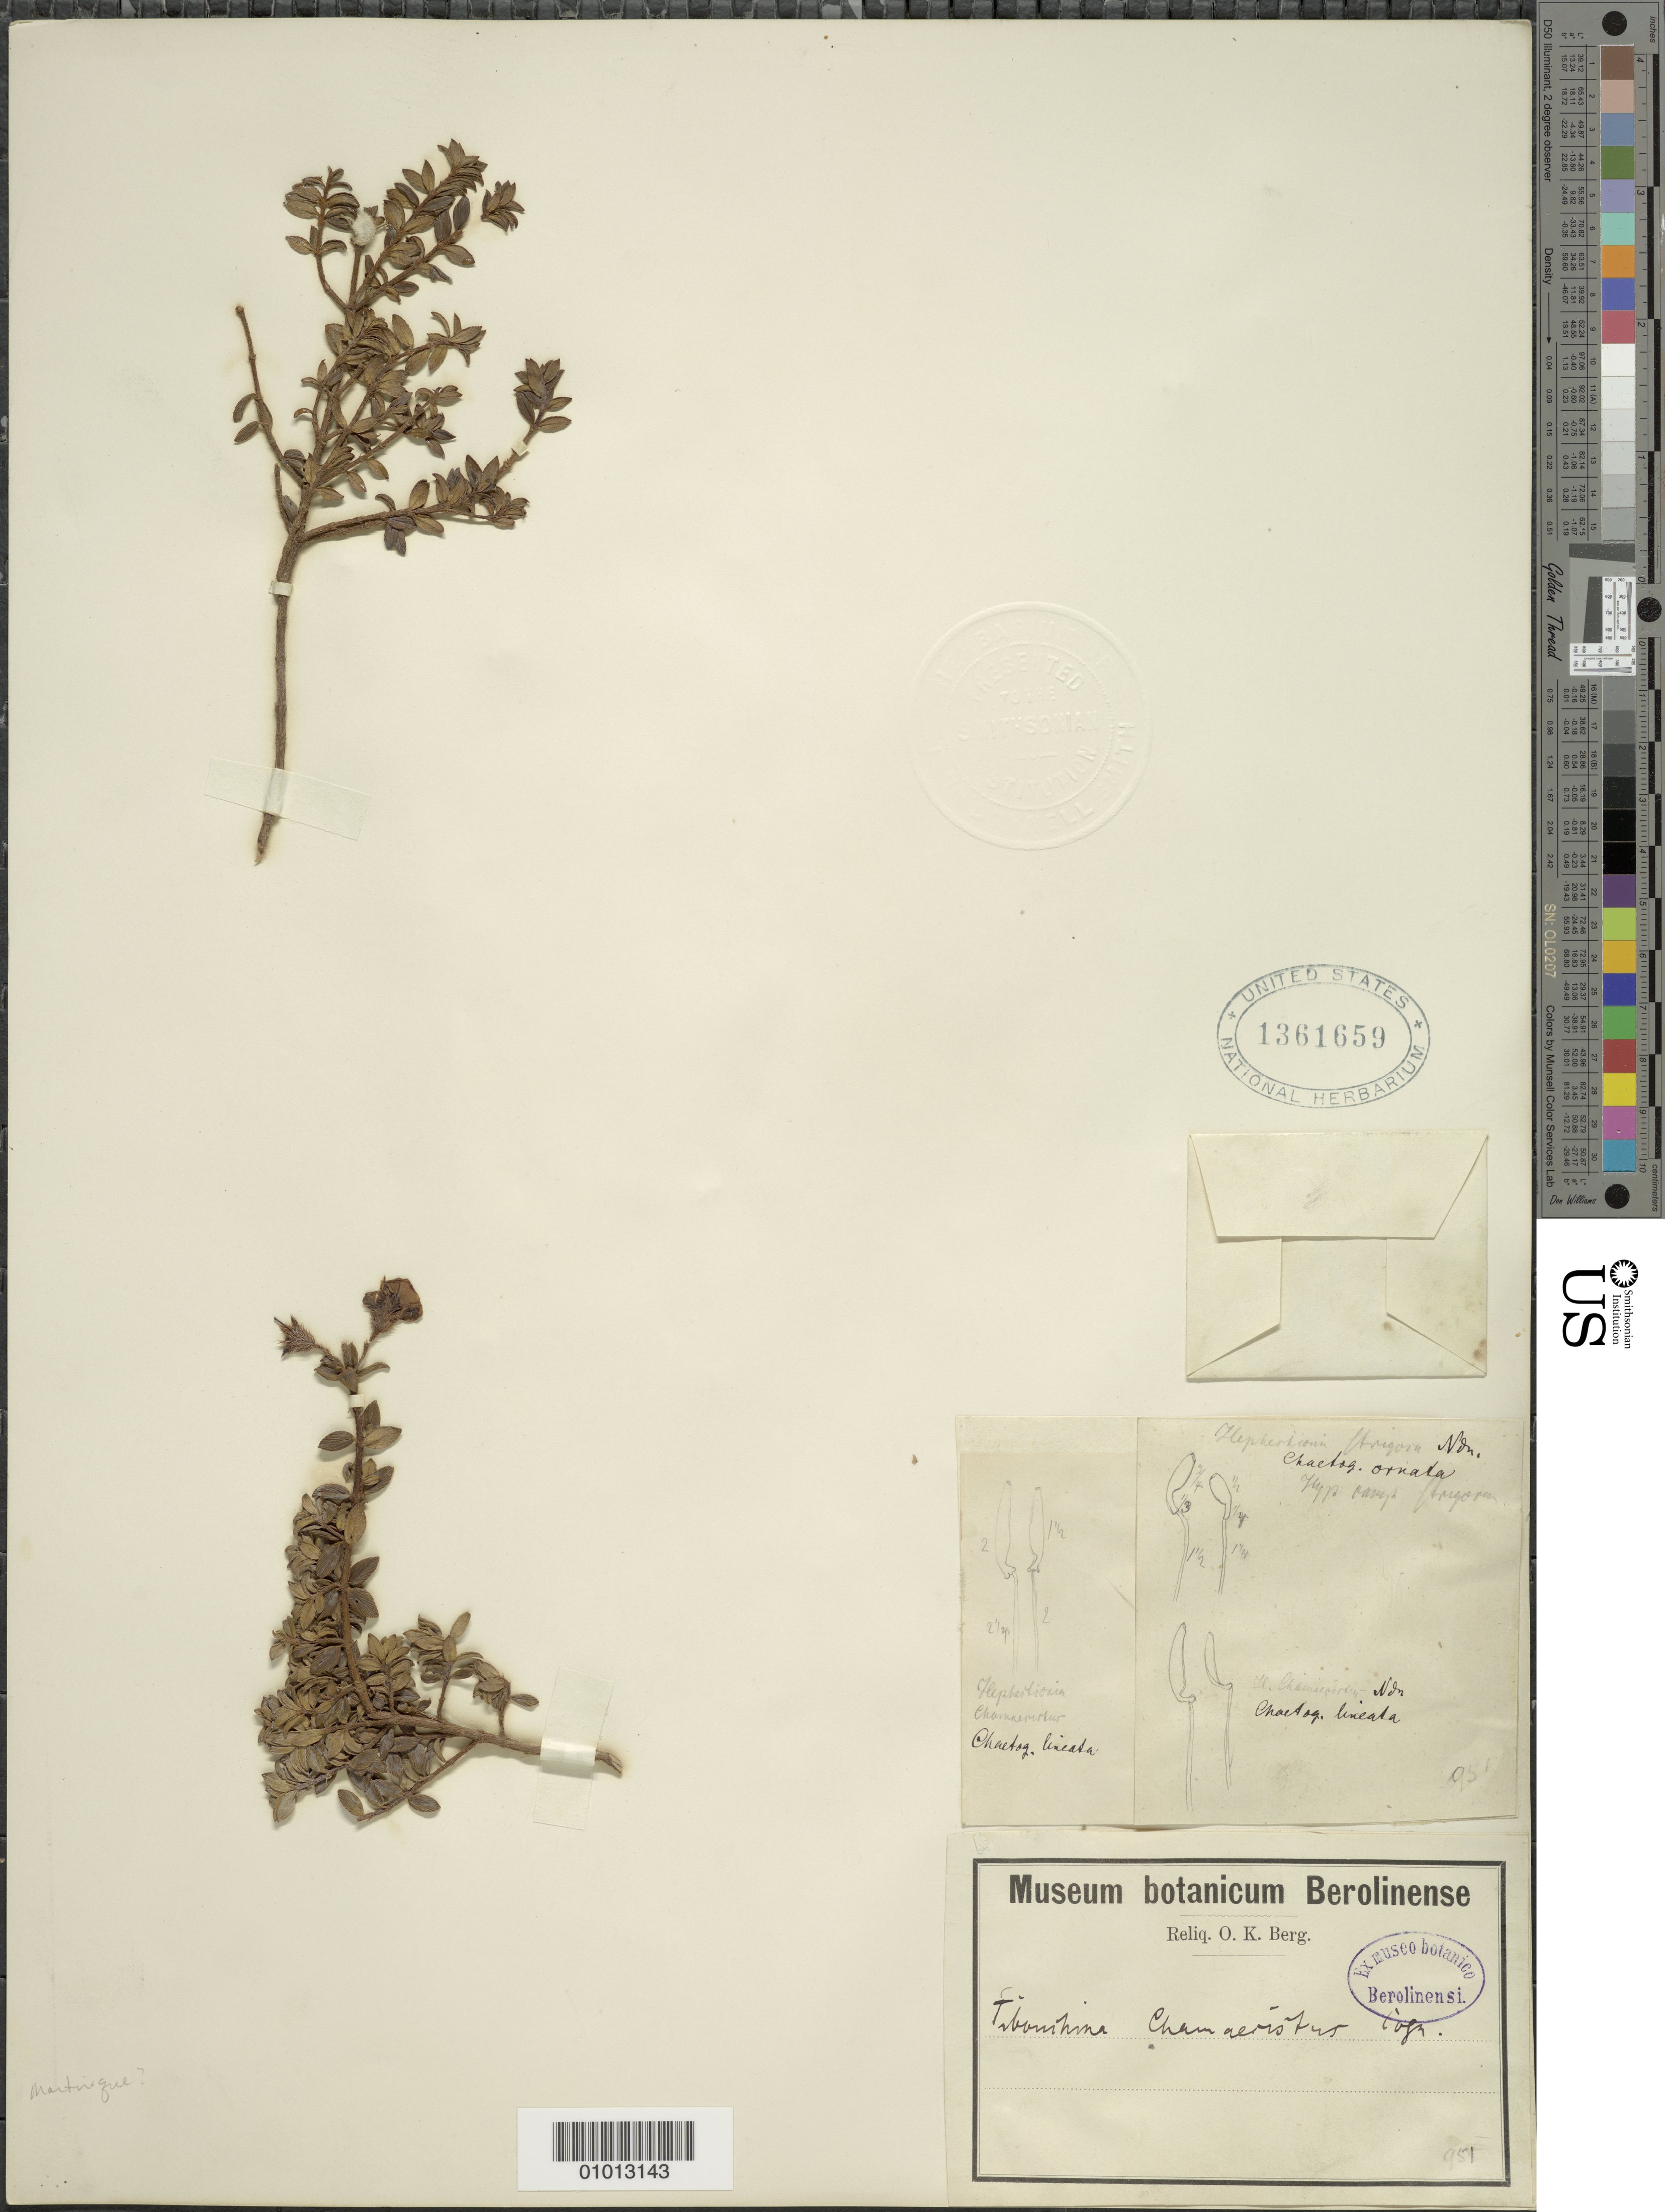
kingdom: Plantae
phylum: Tracheophyta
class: Magnoliopsida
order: Myrtales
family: Melastomataceae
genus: Chaetogastra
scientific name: Chaetogastra chamaecistus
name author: Griseb.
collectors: O. K. Berg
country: Martinique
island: Martinique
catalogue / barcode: US 1361659